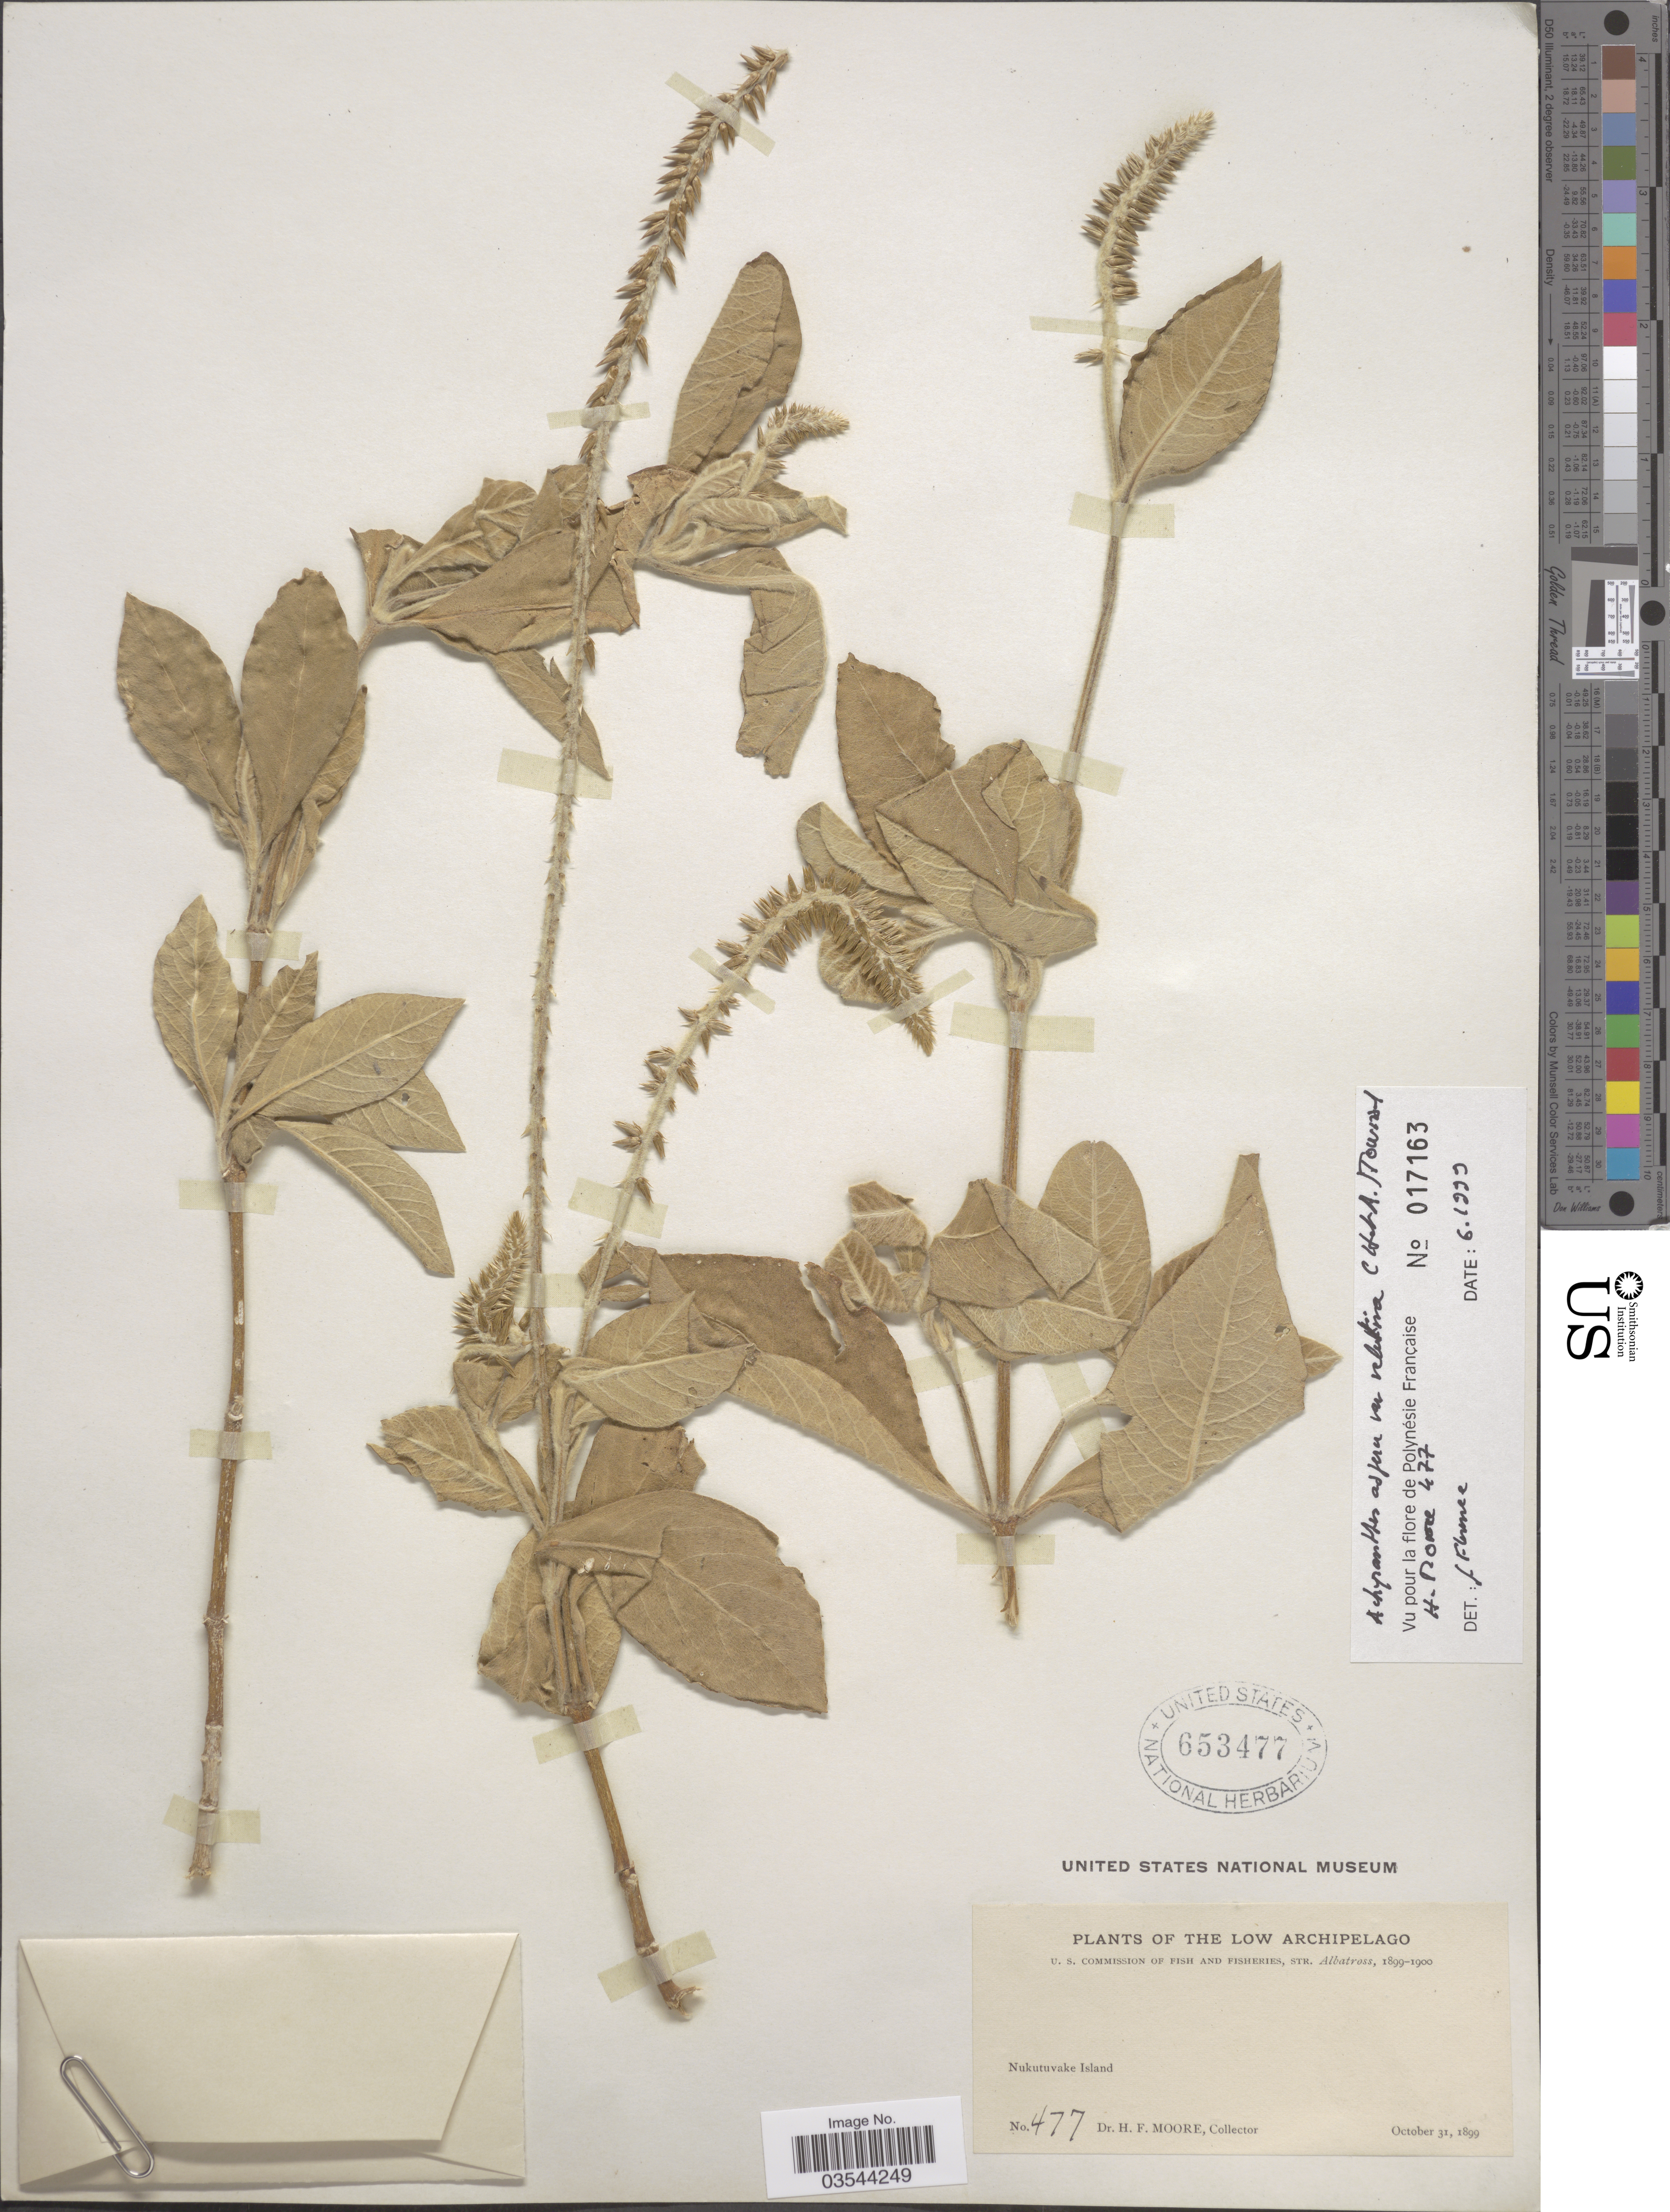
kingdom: Plantae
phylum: Tracheophyta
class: Magnoliopsida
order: Caryophyllales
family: Amaranthaceae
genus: Achyranthes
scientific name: Achyranthes aspera var. velutina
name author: (Hook. & Arn.) C. C. Towns.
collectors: H. F. Moore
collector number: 477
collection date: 1899-10-31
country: French Polynesia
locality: The Low Archipelago. Nukutuvake Island.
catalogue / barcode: US 653477